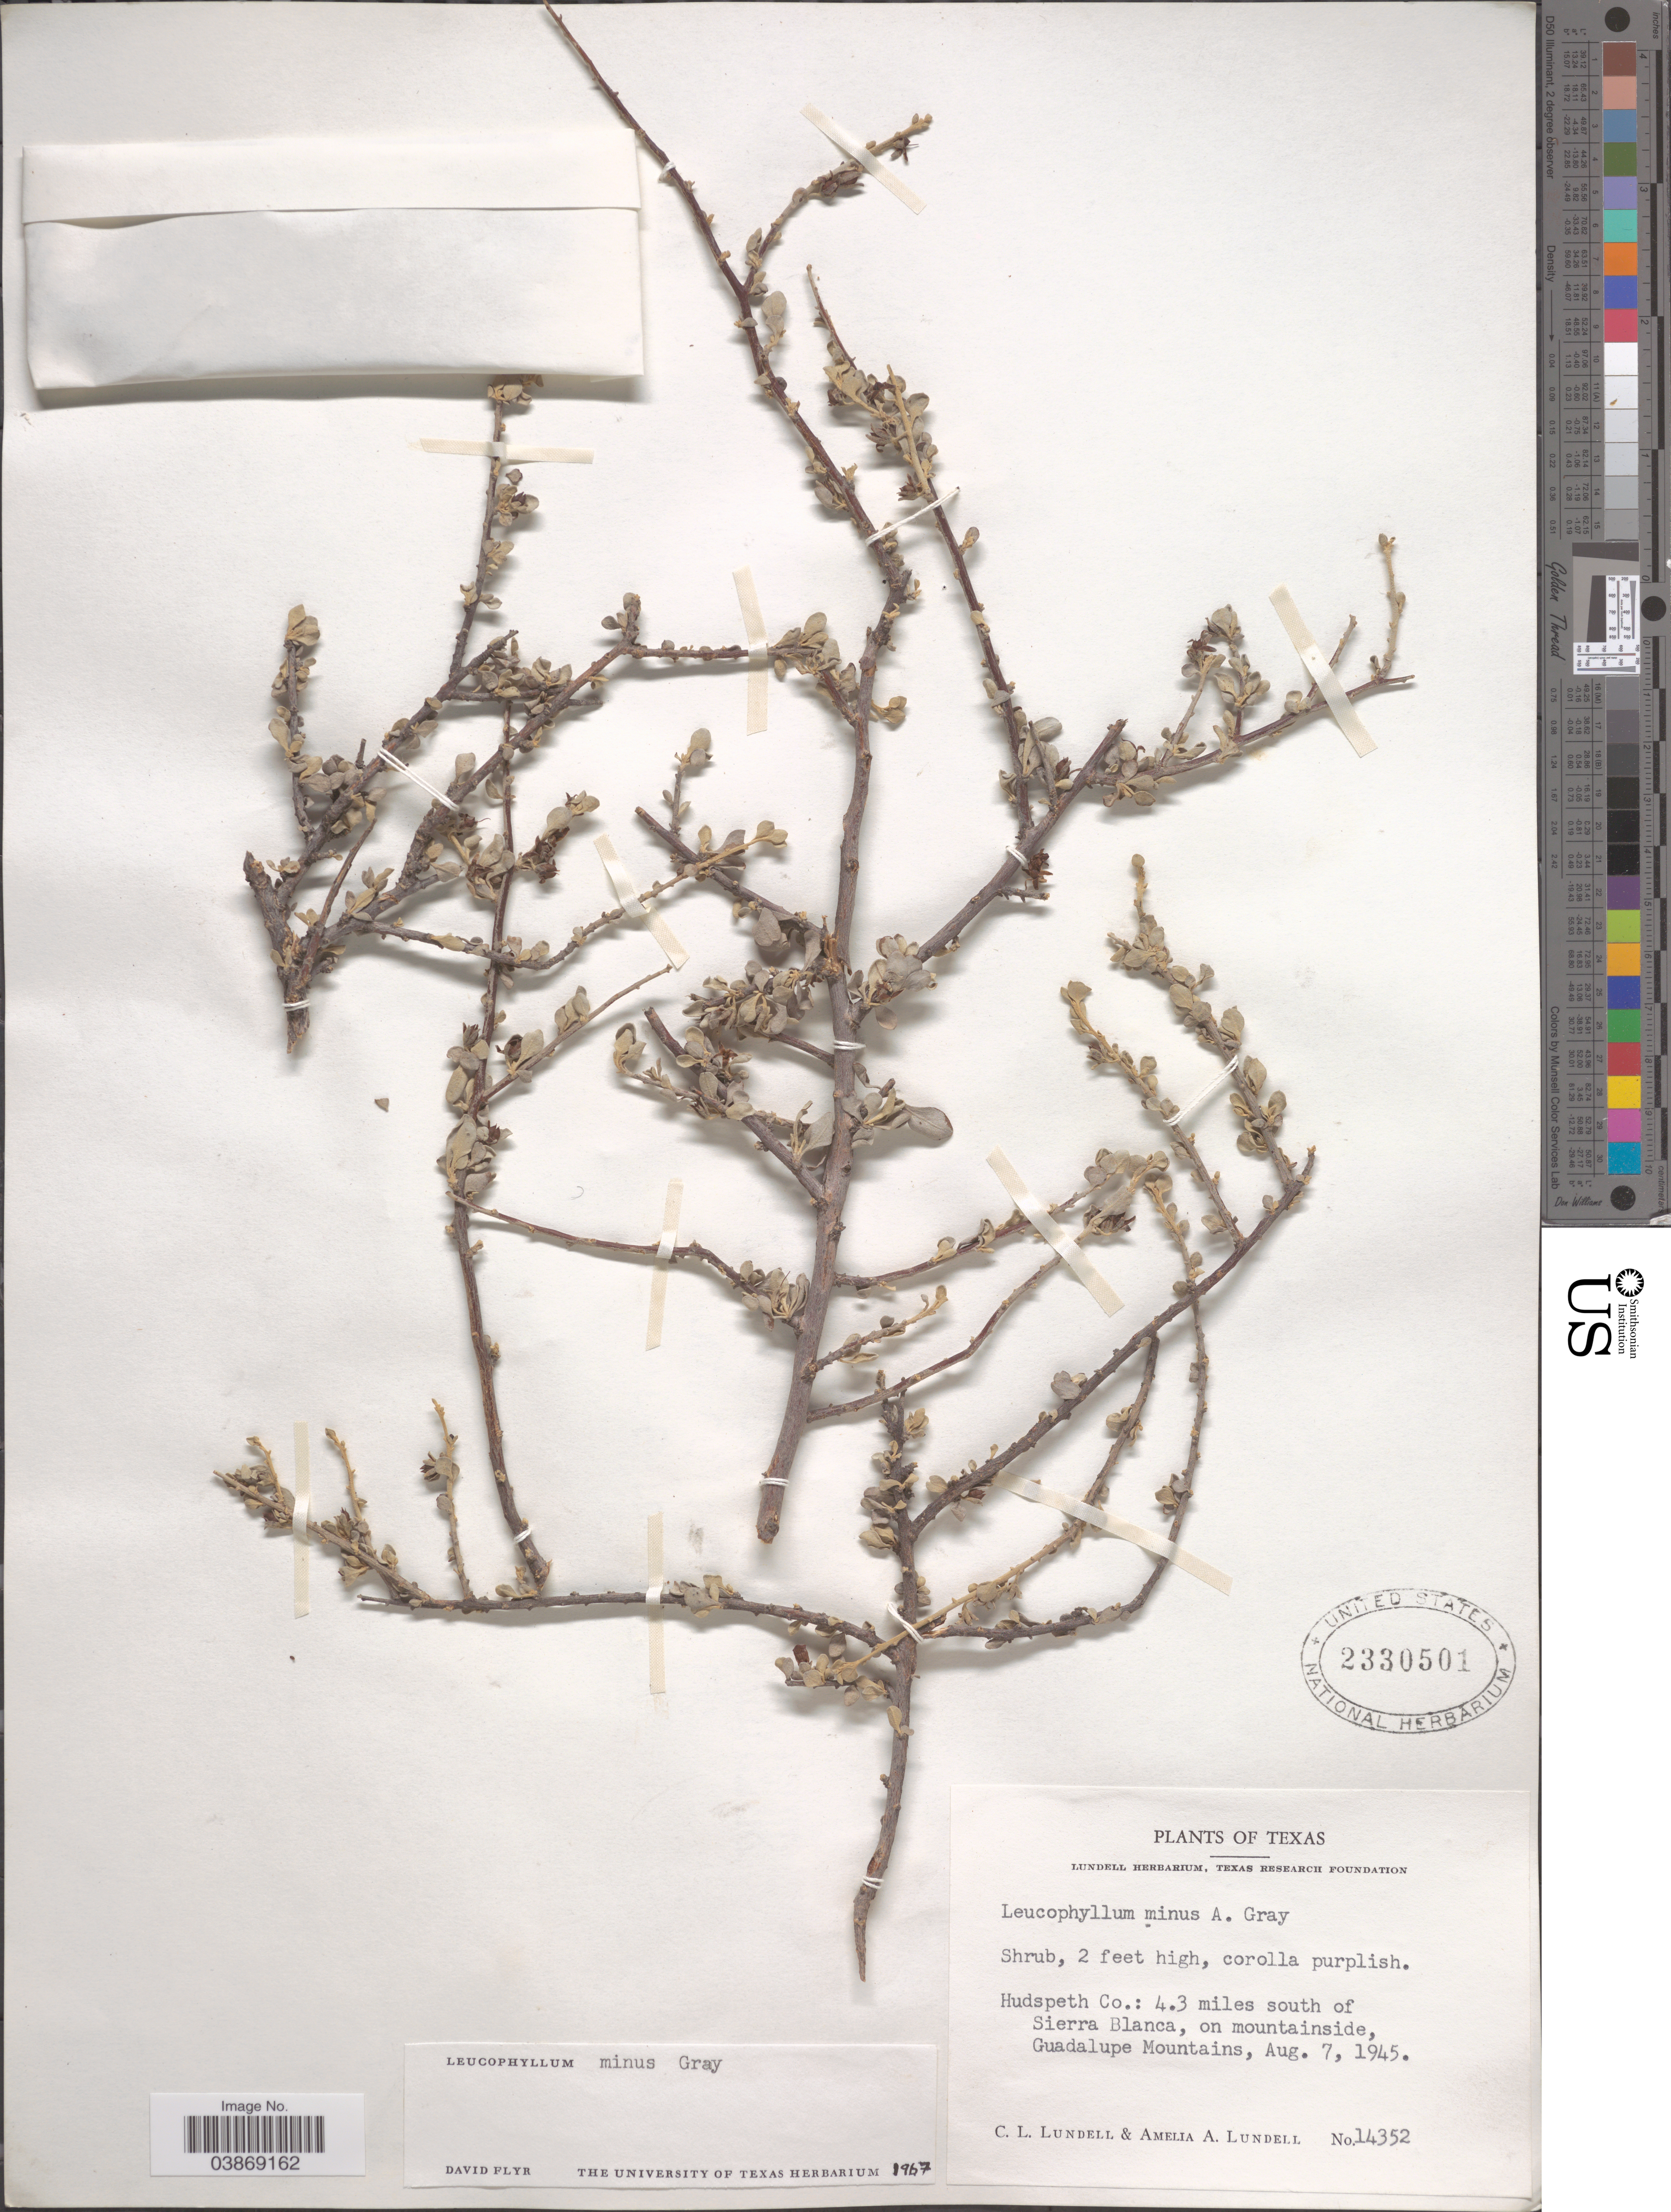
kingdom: Plantae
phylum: Tracheophyta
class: Magnoliopsida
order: Lamiales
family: Scrophulariaceae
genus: Leucophyllum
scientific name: Leucophyllum minus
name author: A. Gray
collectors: C. L. Lundell & A. A. Lundell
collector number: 14352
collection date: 1945-08-07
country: United States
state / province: Texas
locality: Hudspeth Co.: 4.3 miles south of Sierra Blanca, on mountainside, Guadalupe Mountains.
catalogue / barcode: US 2330501